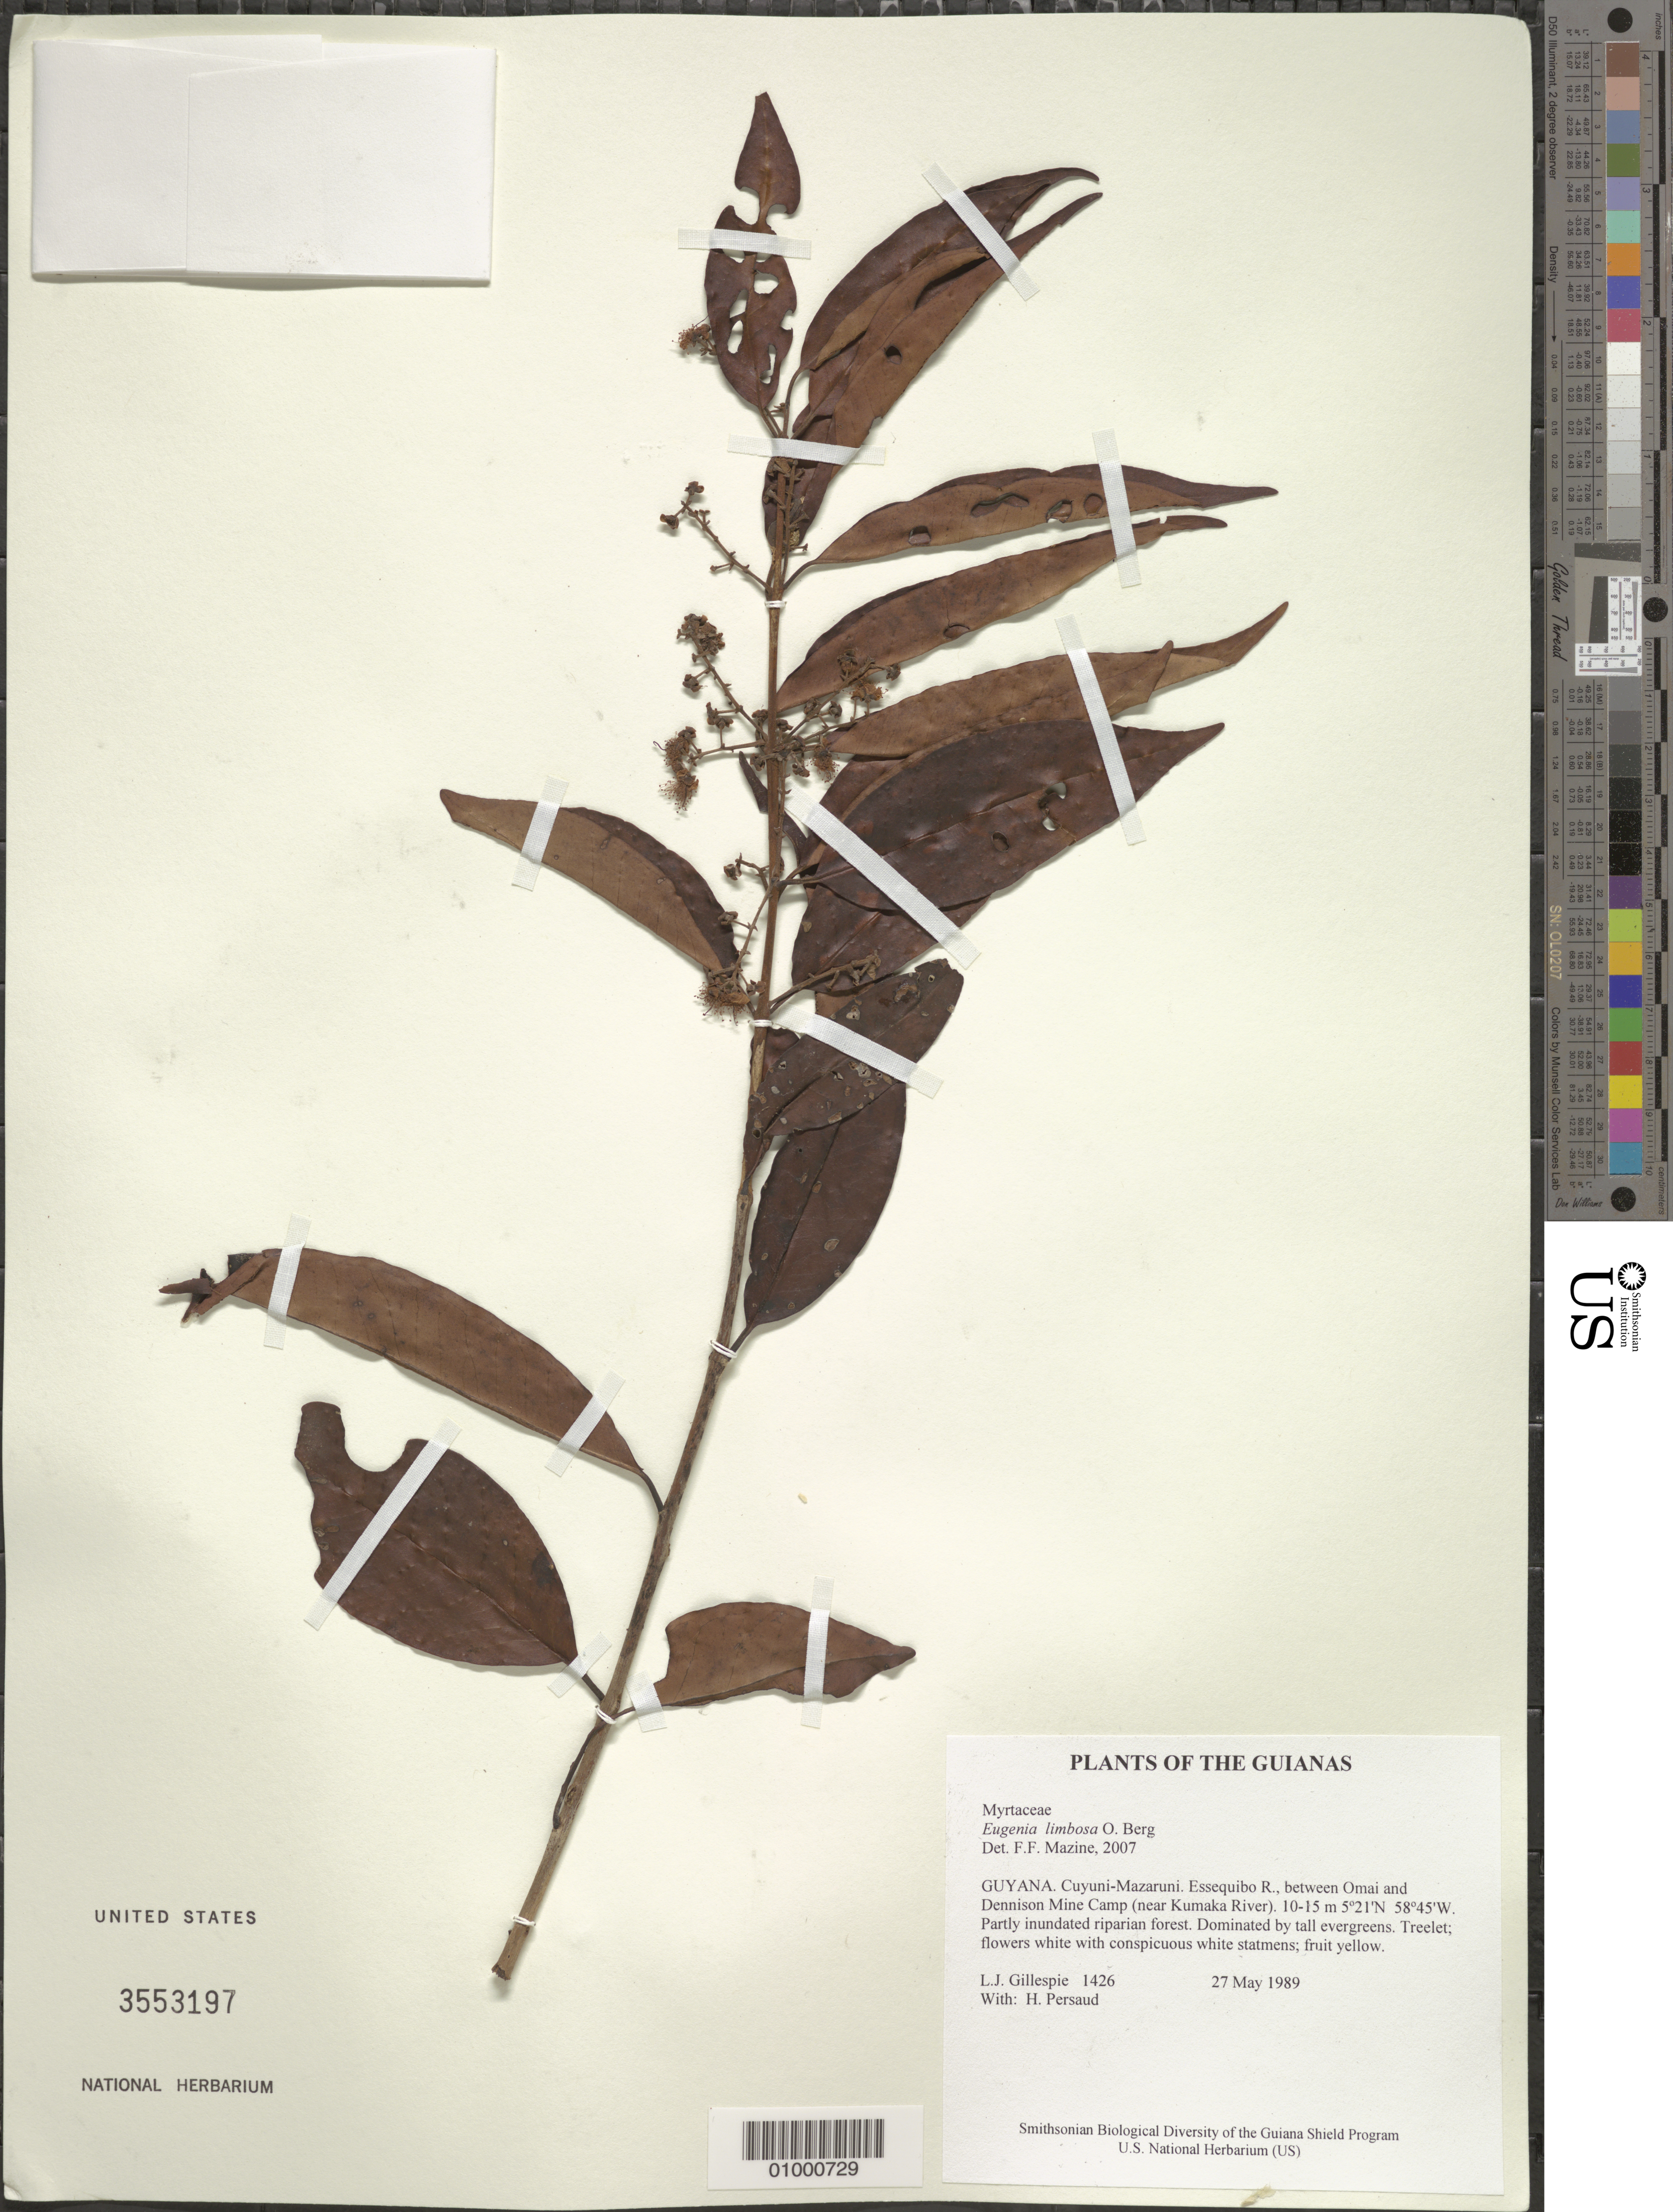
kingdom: Plantae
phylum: Tracheophyta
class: Magnoliopsida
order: Myrtales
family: Myrtaceae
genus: Eugenia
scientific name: Eugenia limbosa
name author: O. Berg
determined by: Mazine, Fiorella F.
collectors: L. J. Gillespie & H. Persaud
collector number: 1426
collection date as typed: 27 May 1989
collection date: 1989-05-27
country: Guyana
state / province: Cuyuni-Mazaruni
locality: Essequibo R., between Omai and Dennison Mine Camp (near Kumaka River)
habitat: Partly inundated riparian forest. Dominated by tall evergreens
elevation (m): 10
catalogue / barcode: US 3553197